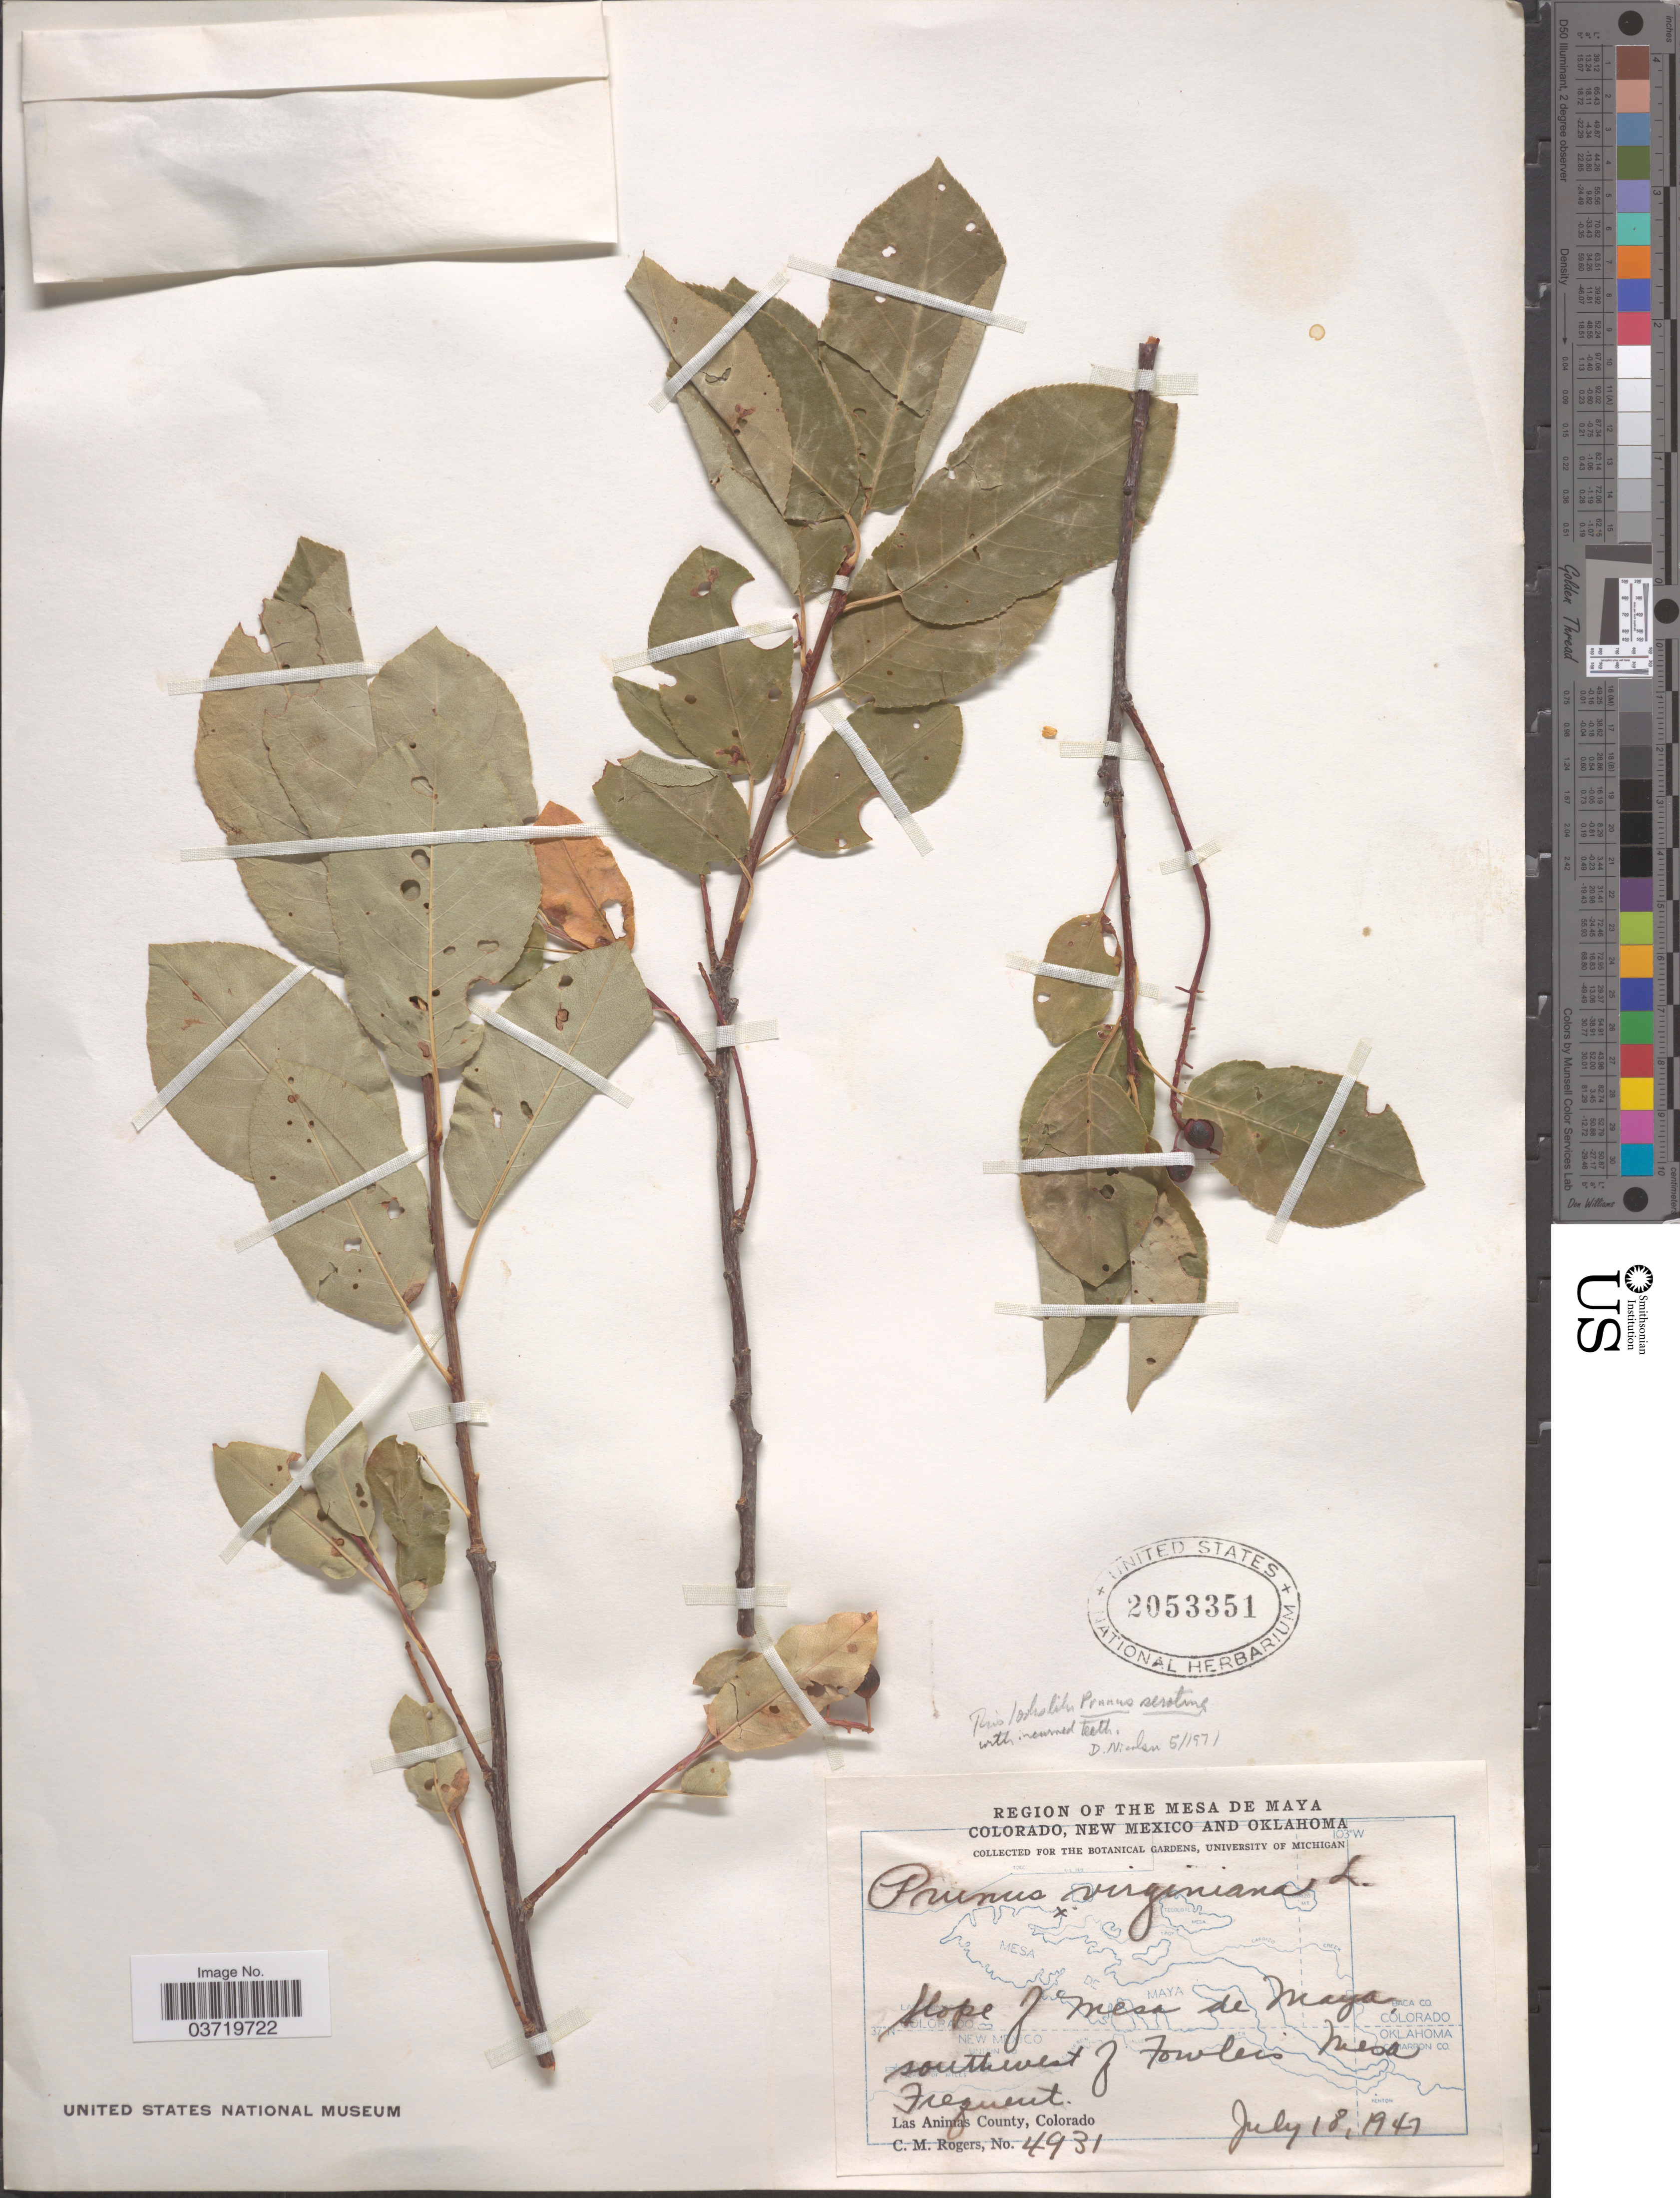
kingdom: Plantae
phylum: Tracheophyta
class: Magnoliopsida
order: Rosales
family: Rosaceae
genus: Prunus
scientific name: Prunus serotina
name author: Ehrh.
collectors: C. M. Rogers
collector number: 4931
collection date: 1947-07-18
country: United States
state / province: Colorado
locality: Region of the Mesa de Maya. Slope of Mesa de Maya, southwest of Fowlers Mesa. Las Animas County.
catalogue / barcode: US 2053351